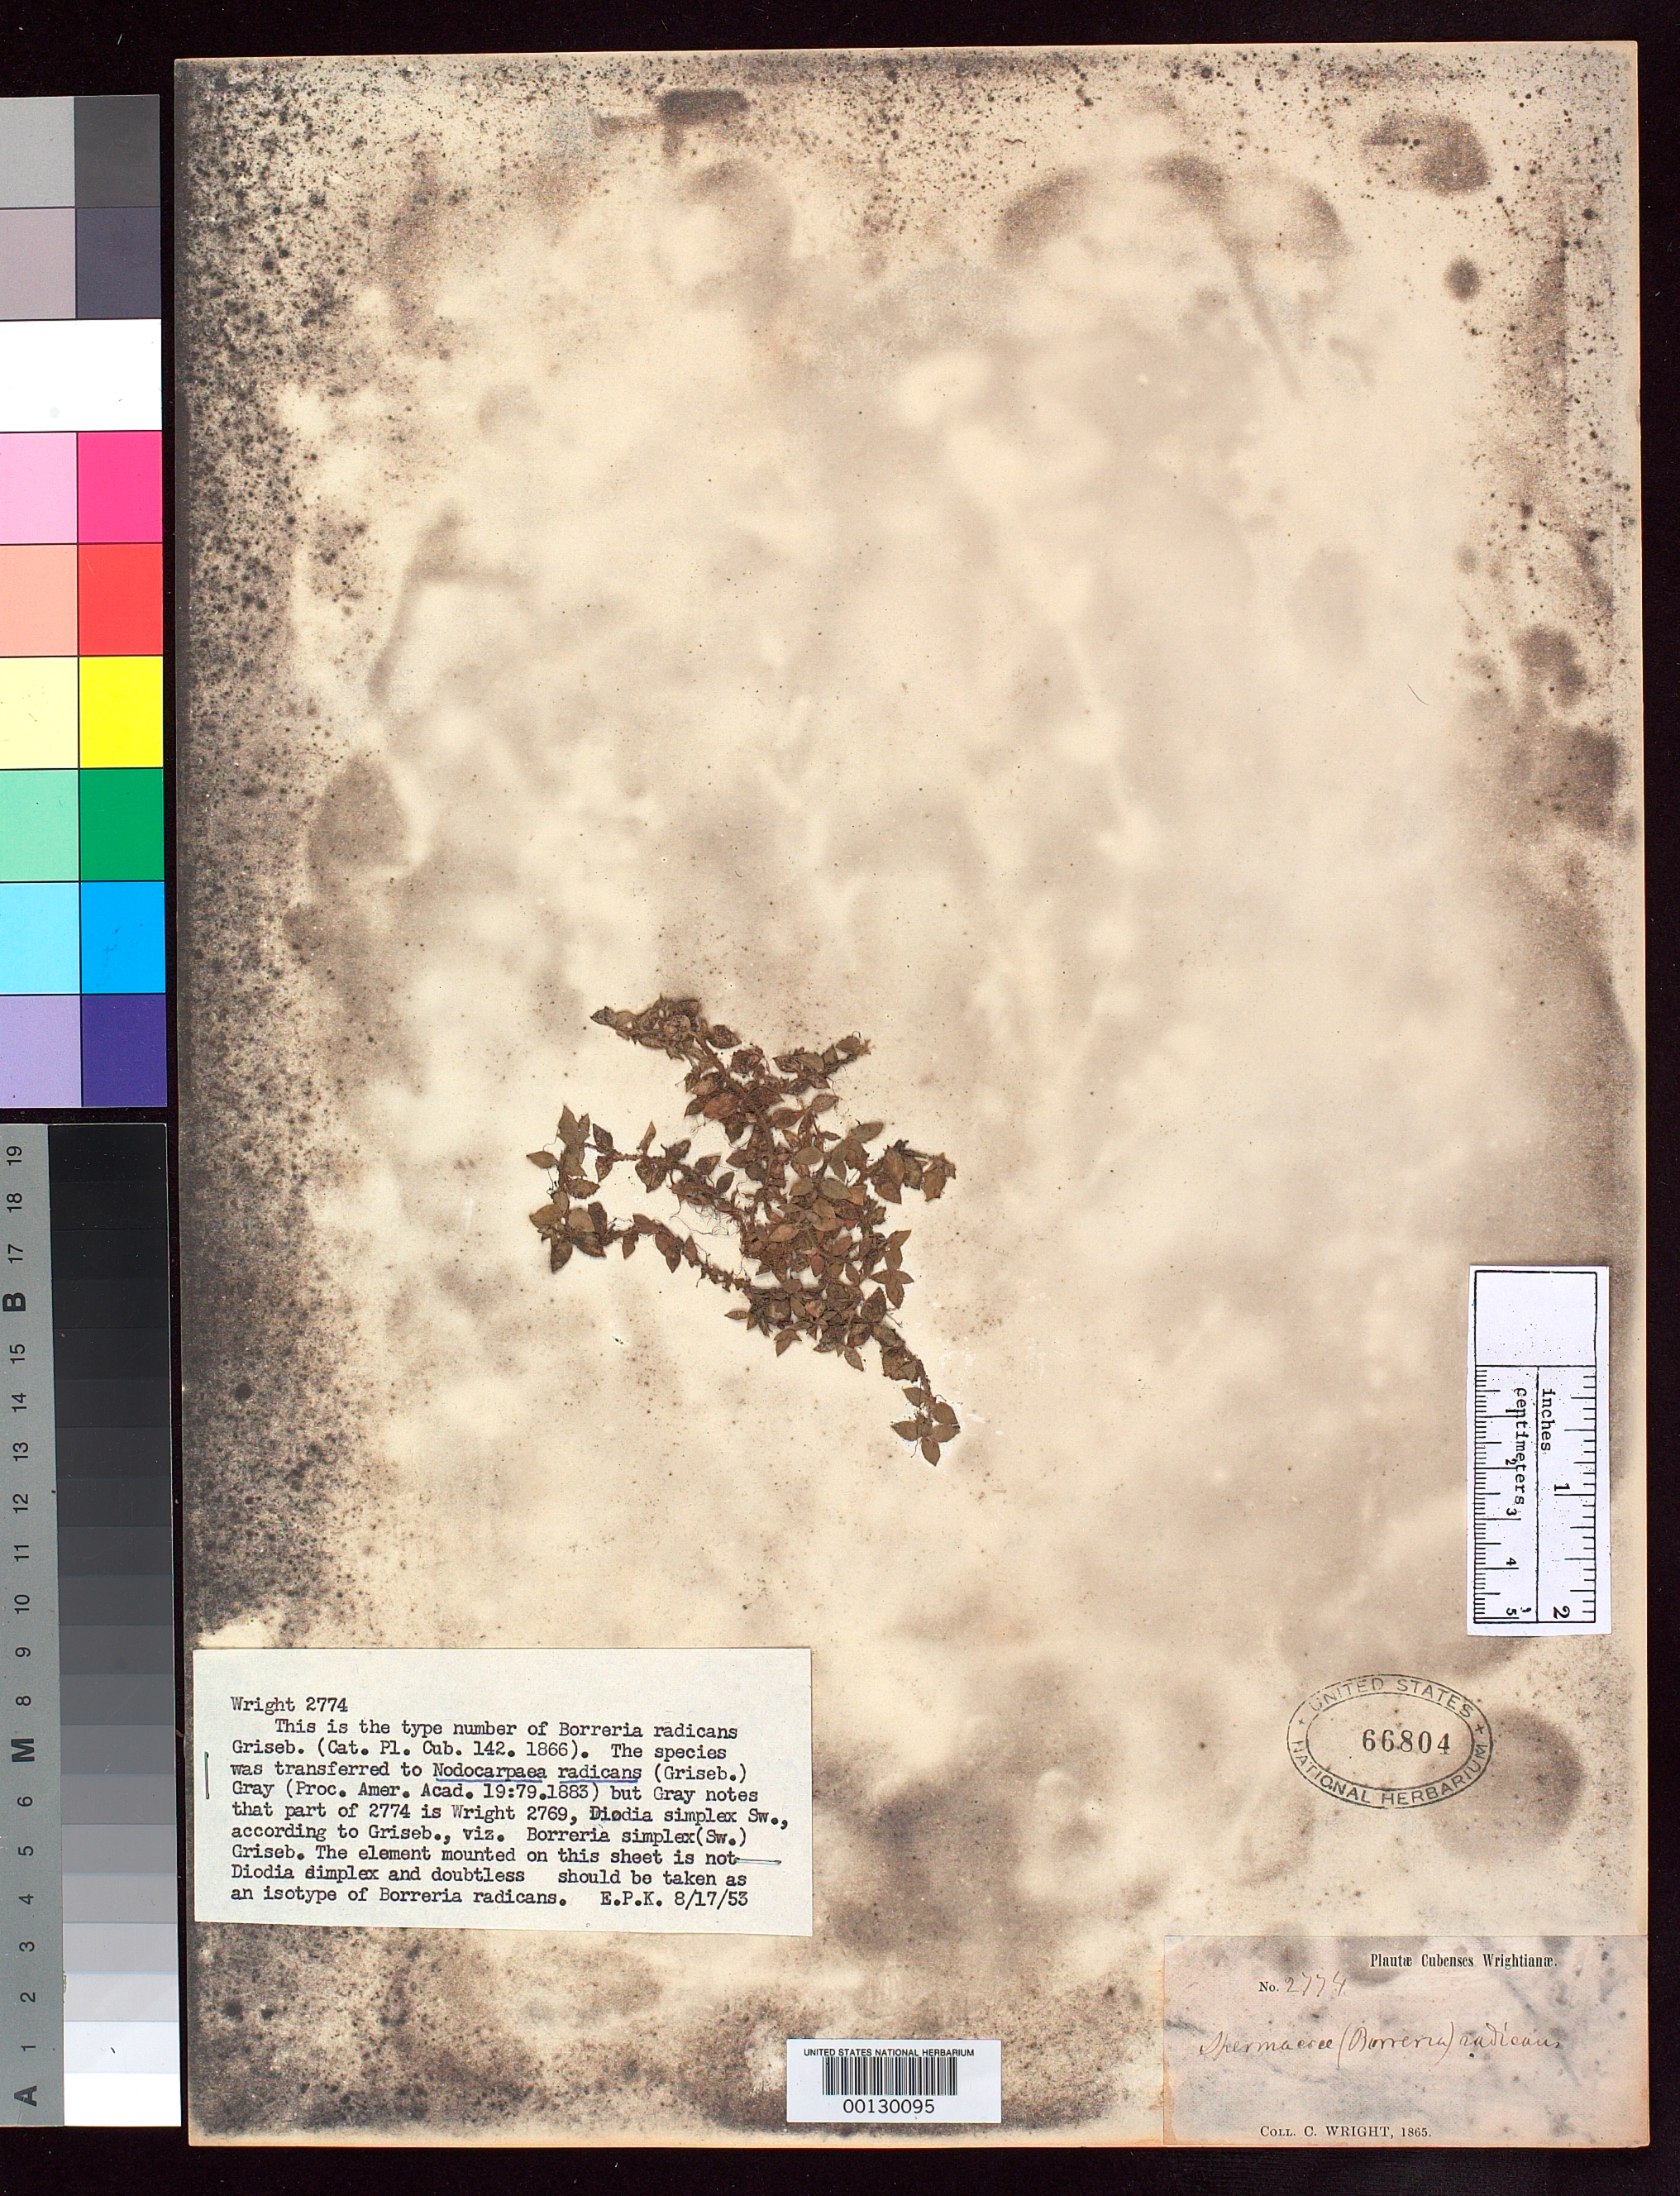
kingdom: Plantae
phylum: Tracheophyta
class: Magnoliopsida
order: Gentianales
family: Rubiaceae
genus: Borreria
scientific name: Borreria radicans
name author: Griseb.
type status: Isotype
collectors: C. Wright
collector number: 2774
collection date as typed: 1865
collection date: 1865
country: Cuba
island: Greater Antilles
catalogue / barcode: US 66804